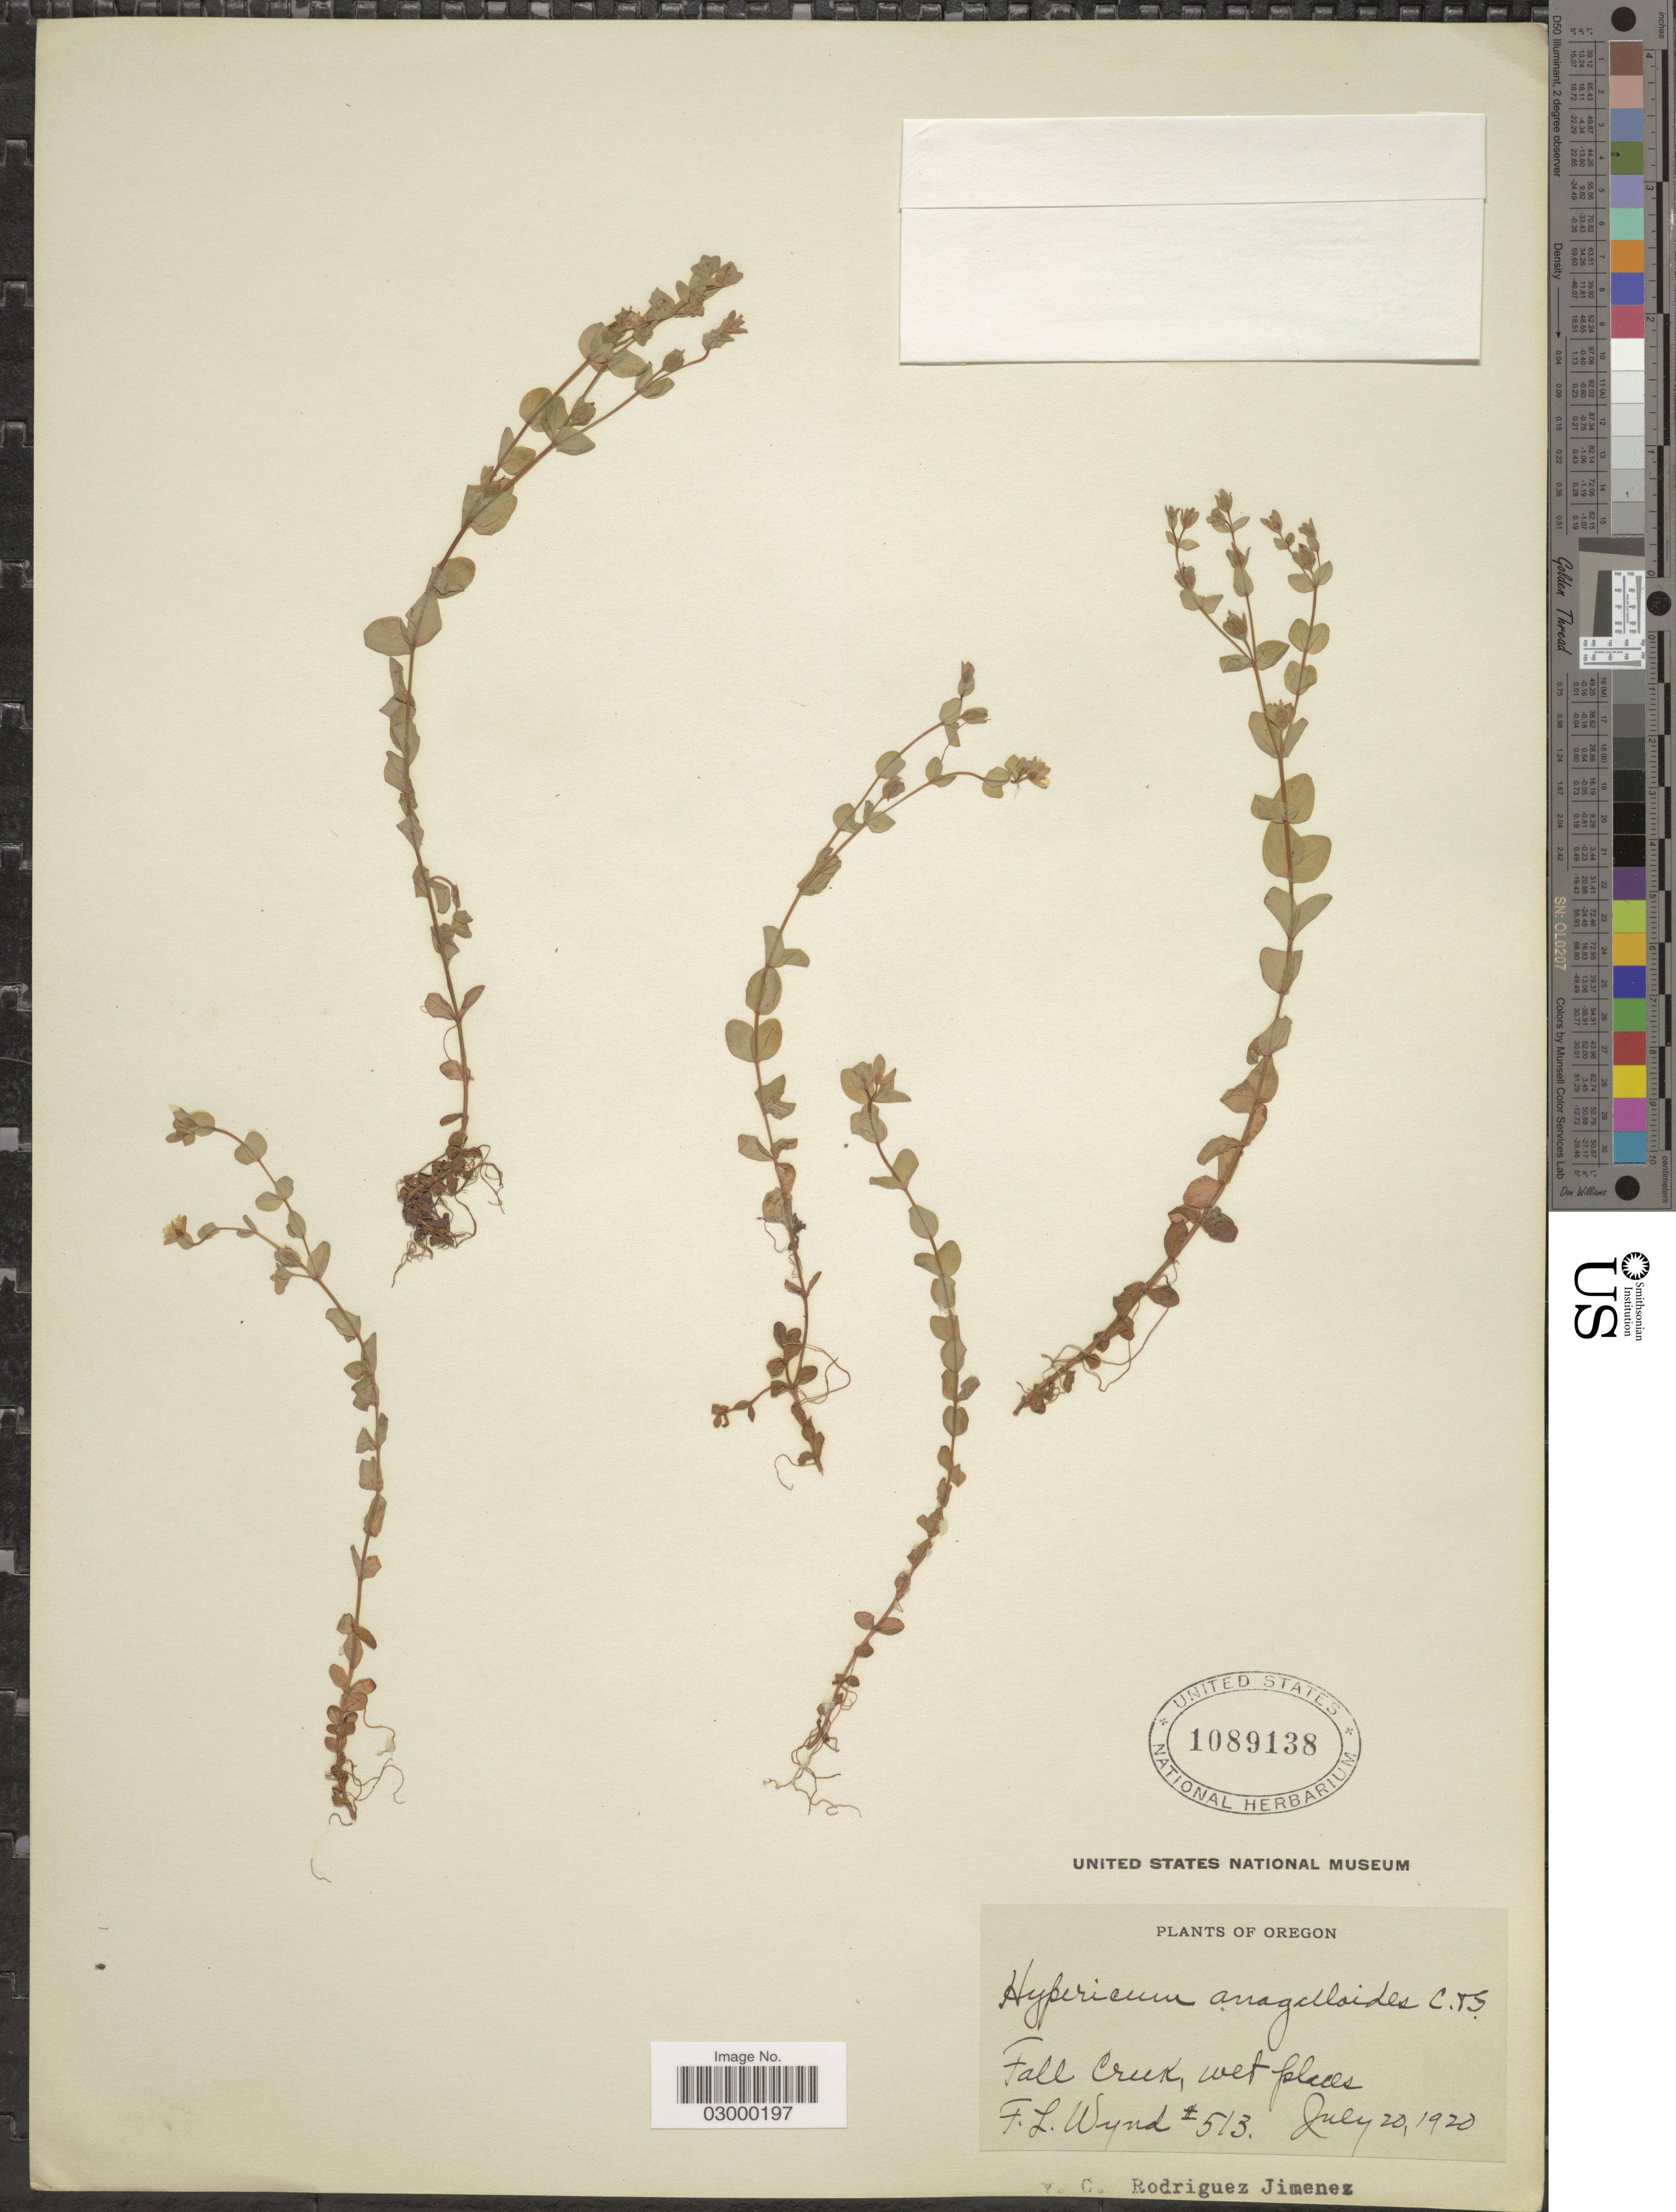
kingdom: Plantae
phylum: Tracheophyta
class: Magnoliopsida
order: Malpighiales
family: Hypericaceae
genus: Hypericum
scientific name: Hypericum anagalloides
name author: Cham. & Schltdl.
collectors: F. L. Wynd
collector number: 513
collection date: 1920-07-20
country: United States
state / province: Oregon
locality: Fall Creek, wet places.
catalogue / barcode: US 1089138